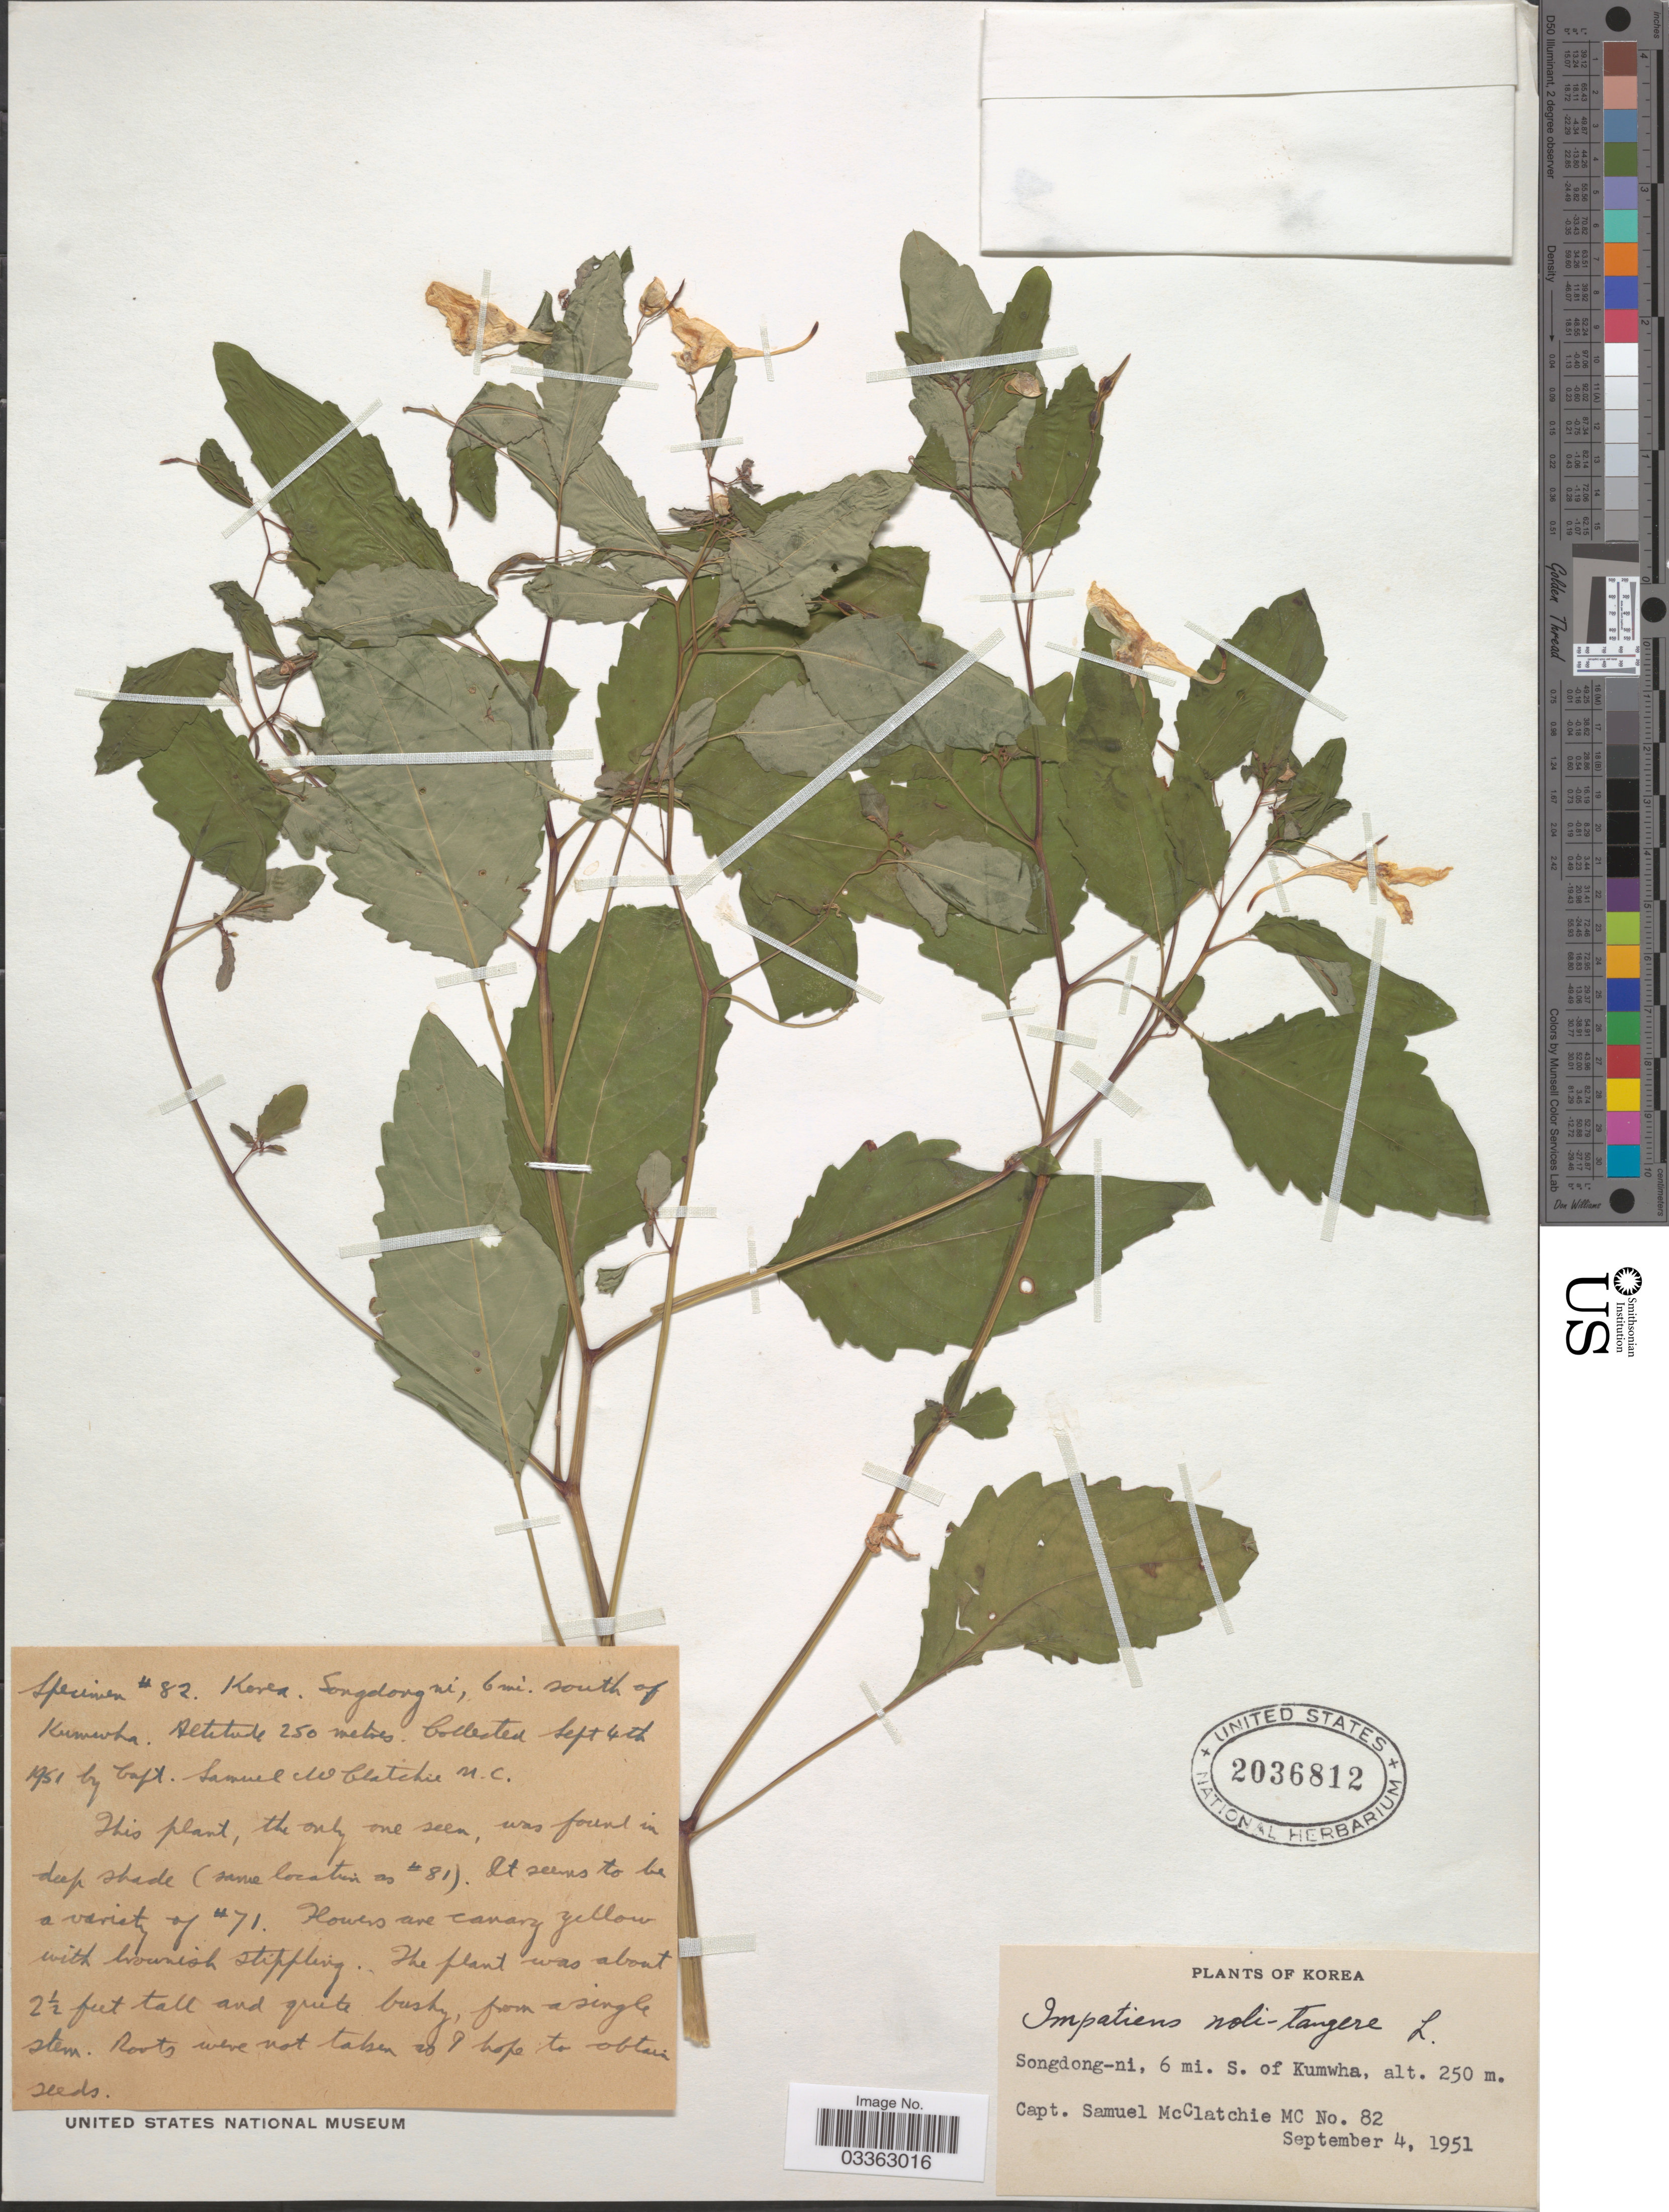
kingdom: Plantae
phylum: Tracheophyta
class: Magnoliopsida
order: Ericales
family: Balsaminaceae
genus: Impatiens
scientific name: Impatiens noli-tangere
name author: L.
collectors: S. McClatchie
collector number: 82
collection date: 1951-09-04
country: North Korea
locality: Songdong-ni, 6 mi. S. of Kumwha.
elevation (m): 250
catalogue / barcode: US 2036812